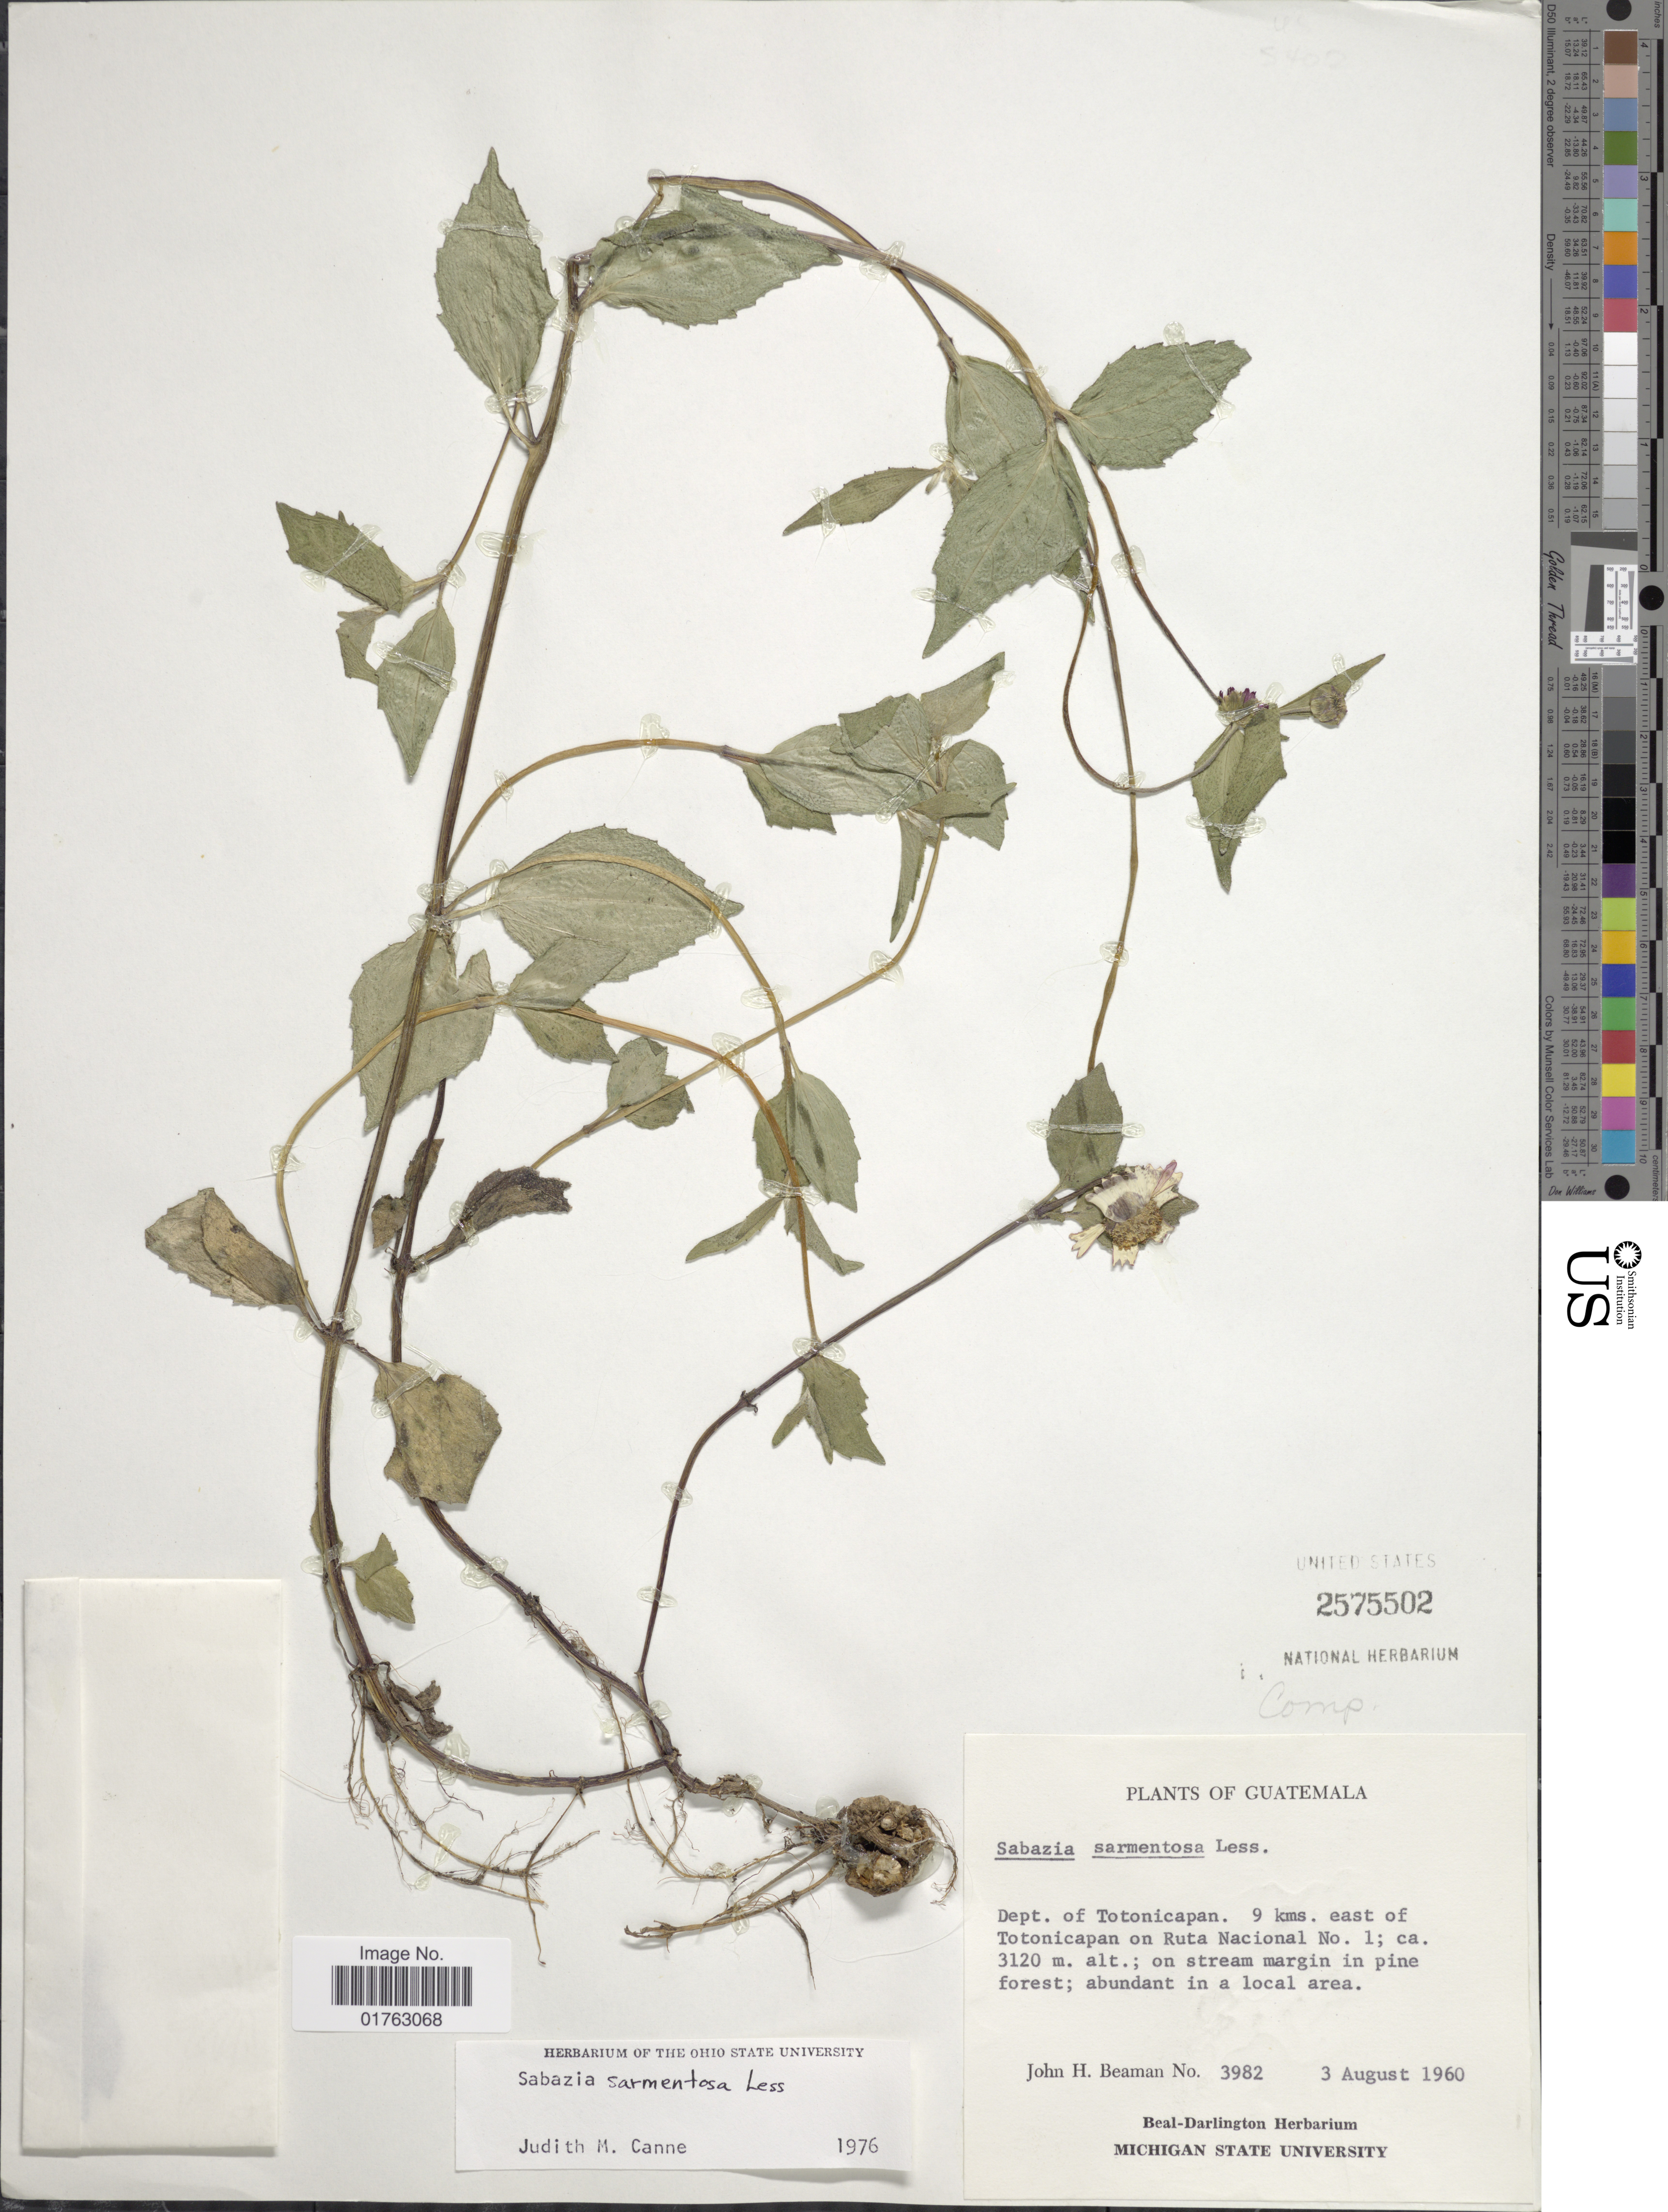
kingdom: Plantae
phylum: Tracheophyta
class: Magnoliopsida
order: Asterales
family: Asteraceae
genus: Sabazia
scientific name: Sabazia sarmentosa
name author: Less.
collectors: J. H. Beaman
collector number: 3982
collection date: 1960-08-03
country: Guatemala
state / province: Totonicapan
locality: Dept. Totonicapan, 9 kms. east of Totonicapan on Ruta Nacional No. 1.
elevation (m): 3120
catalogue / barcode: US 2575502